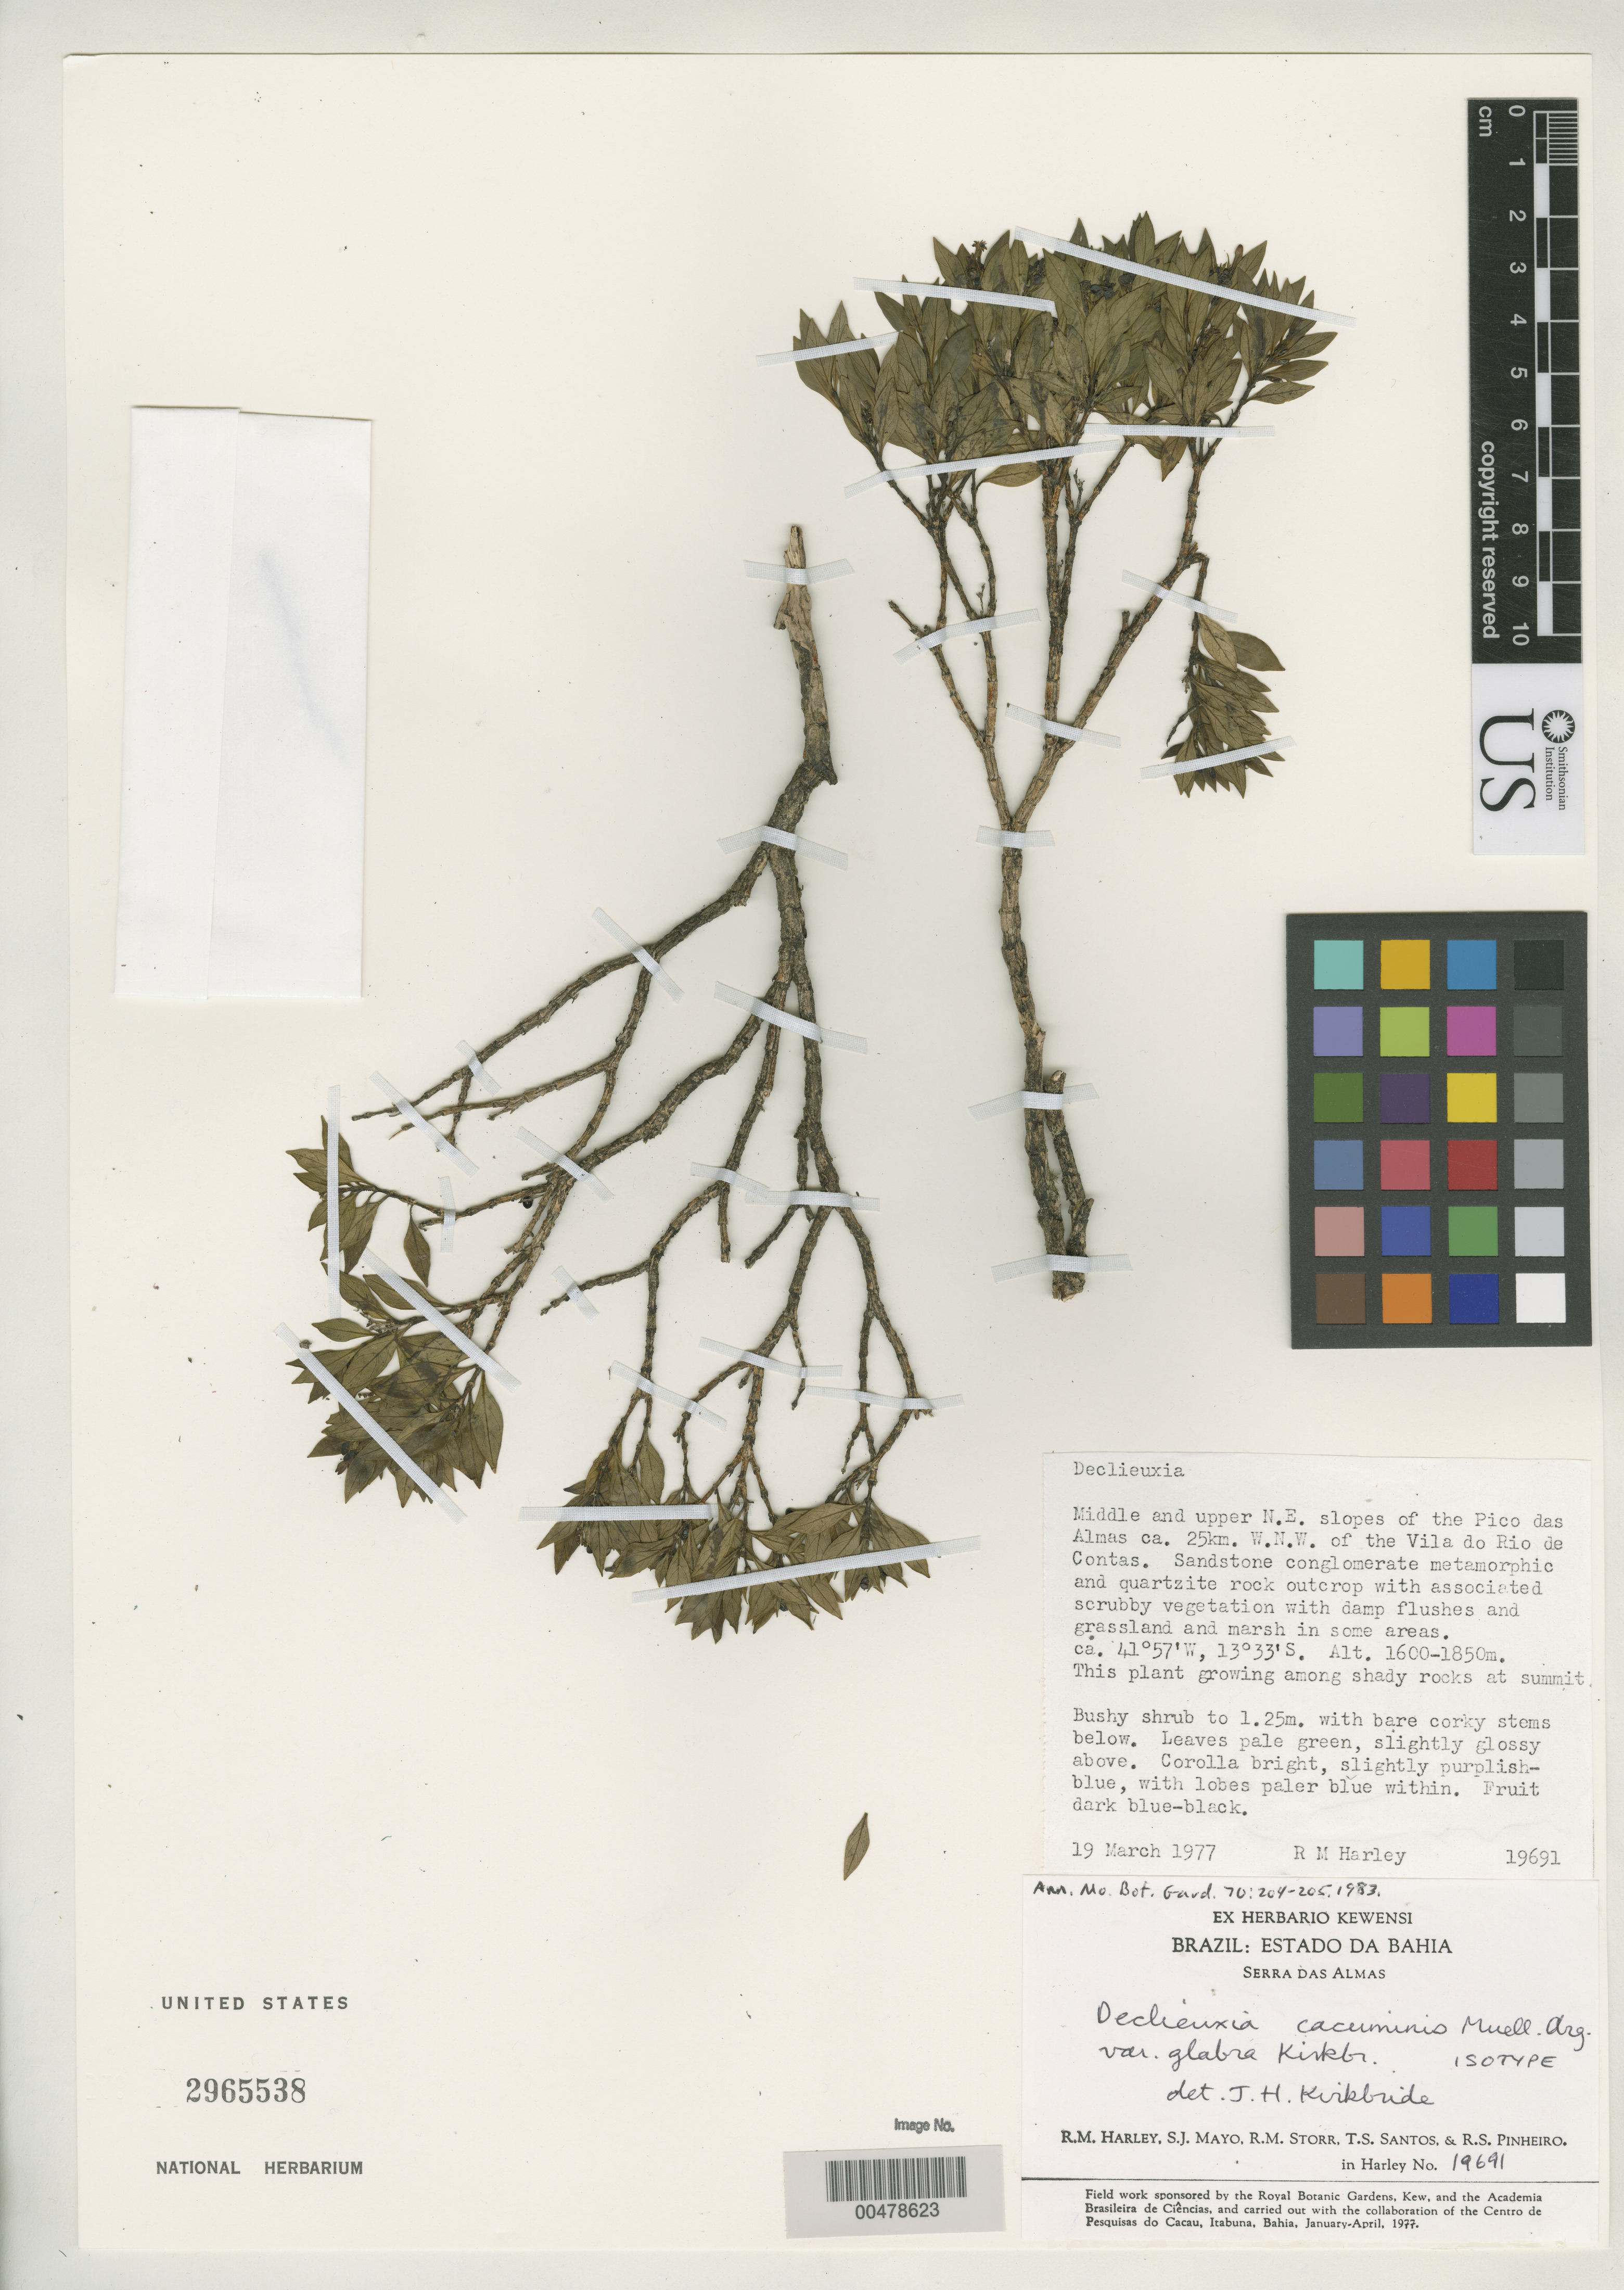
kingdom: Plantae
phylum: Tracheophyta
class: Magnoliopsida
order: Gentianales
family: Rubiaceae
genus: Declieuxia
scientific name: Declieuxia cacuminis var. glabra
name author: J.H. Kirkbr.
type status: Isotype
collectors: R. M. Harley, S. J. Mayo, R. M. Storr, T. S. Santos & R. S. Pinheiro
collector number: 19691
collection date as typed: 19 Mar 1977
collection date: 1977-03-19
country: Brazil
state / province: Bahia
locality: Serra das Almas, middle & upper NE slopes of Pico das Almas, ca. 25 km WNW of Vila do Rio de Contas.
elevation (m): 1600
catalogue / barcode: US 2965538